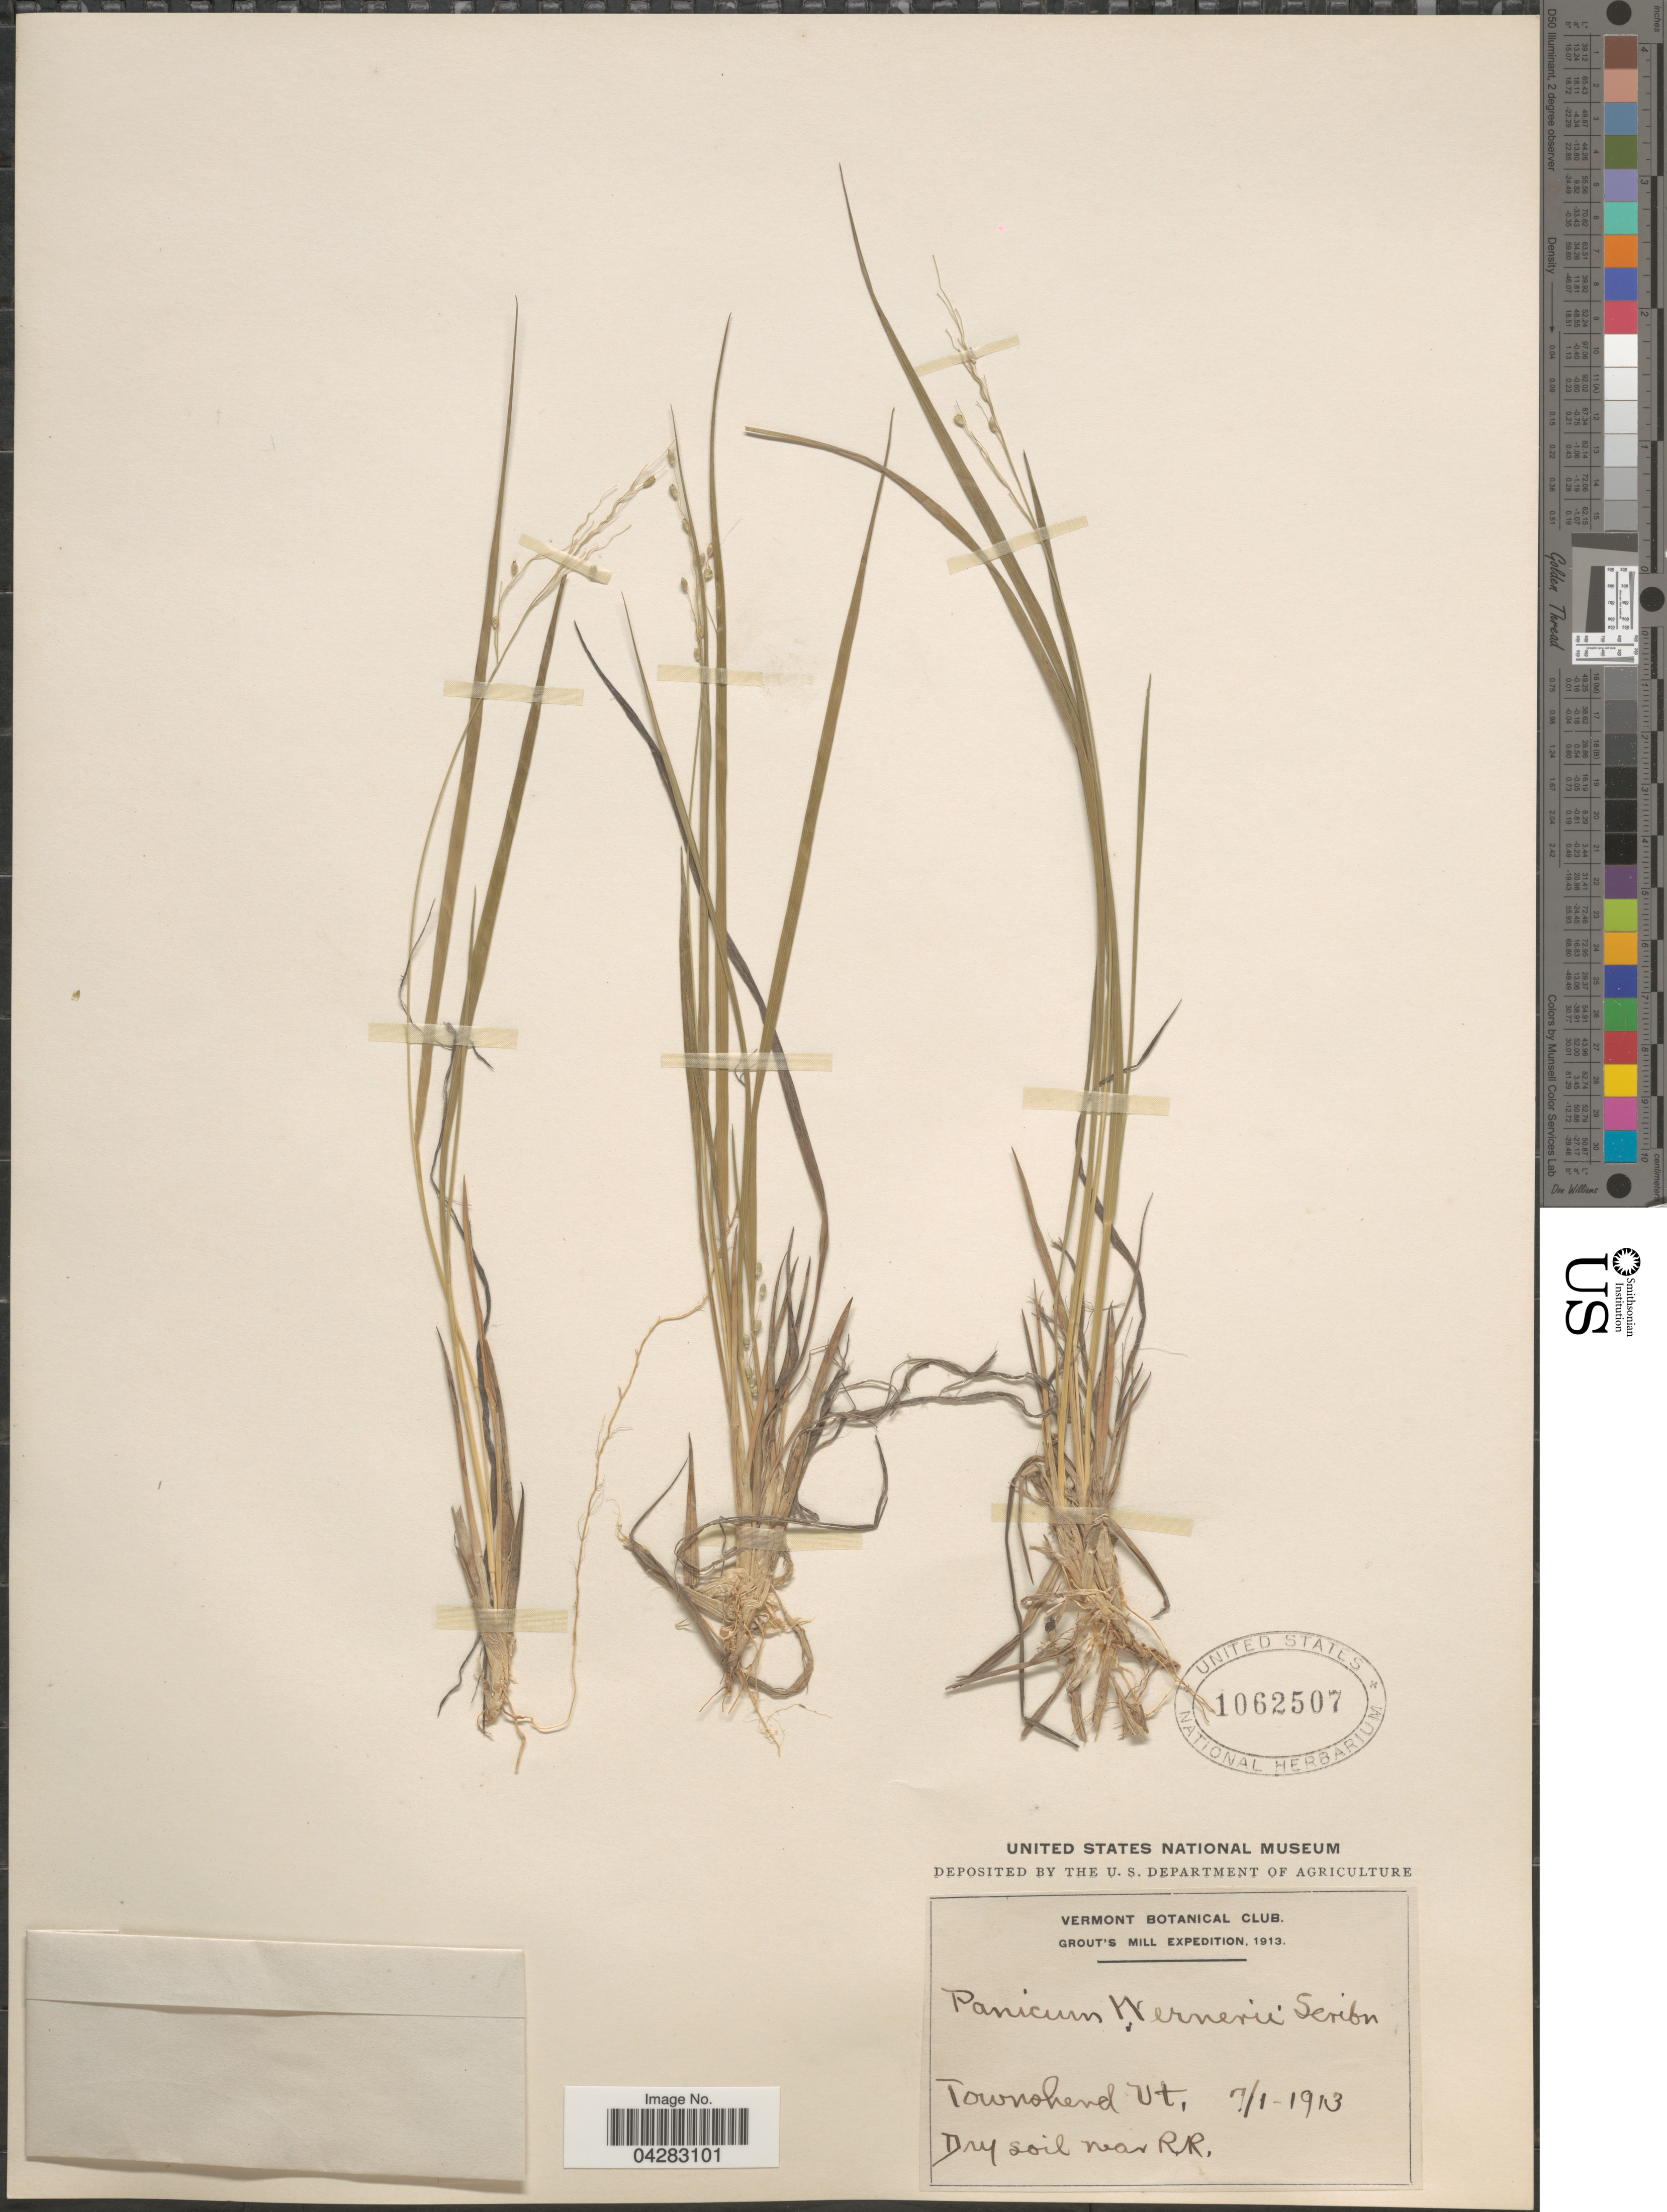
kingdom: Plantae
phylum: Tracheophyta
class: Liliopsida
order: Poales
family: Poaceae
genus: Dichanthelium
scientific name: Dichanthelium linearifolium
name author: (Scribn.) Gould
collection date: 1913-07-01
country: United States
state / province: Vermont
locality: Grout's Mill Expedition, 1913. Townshend, dry soil near R.R.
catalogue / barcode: US 1062507